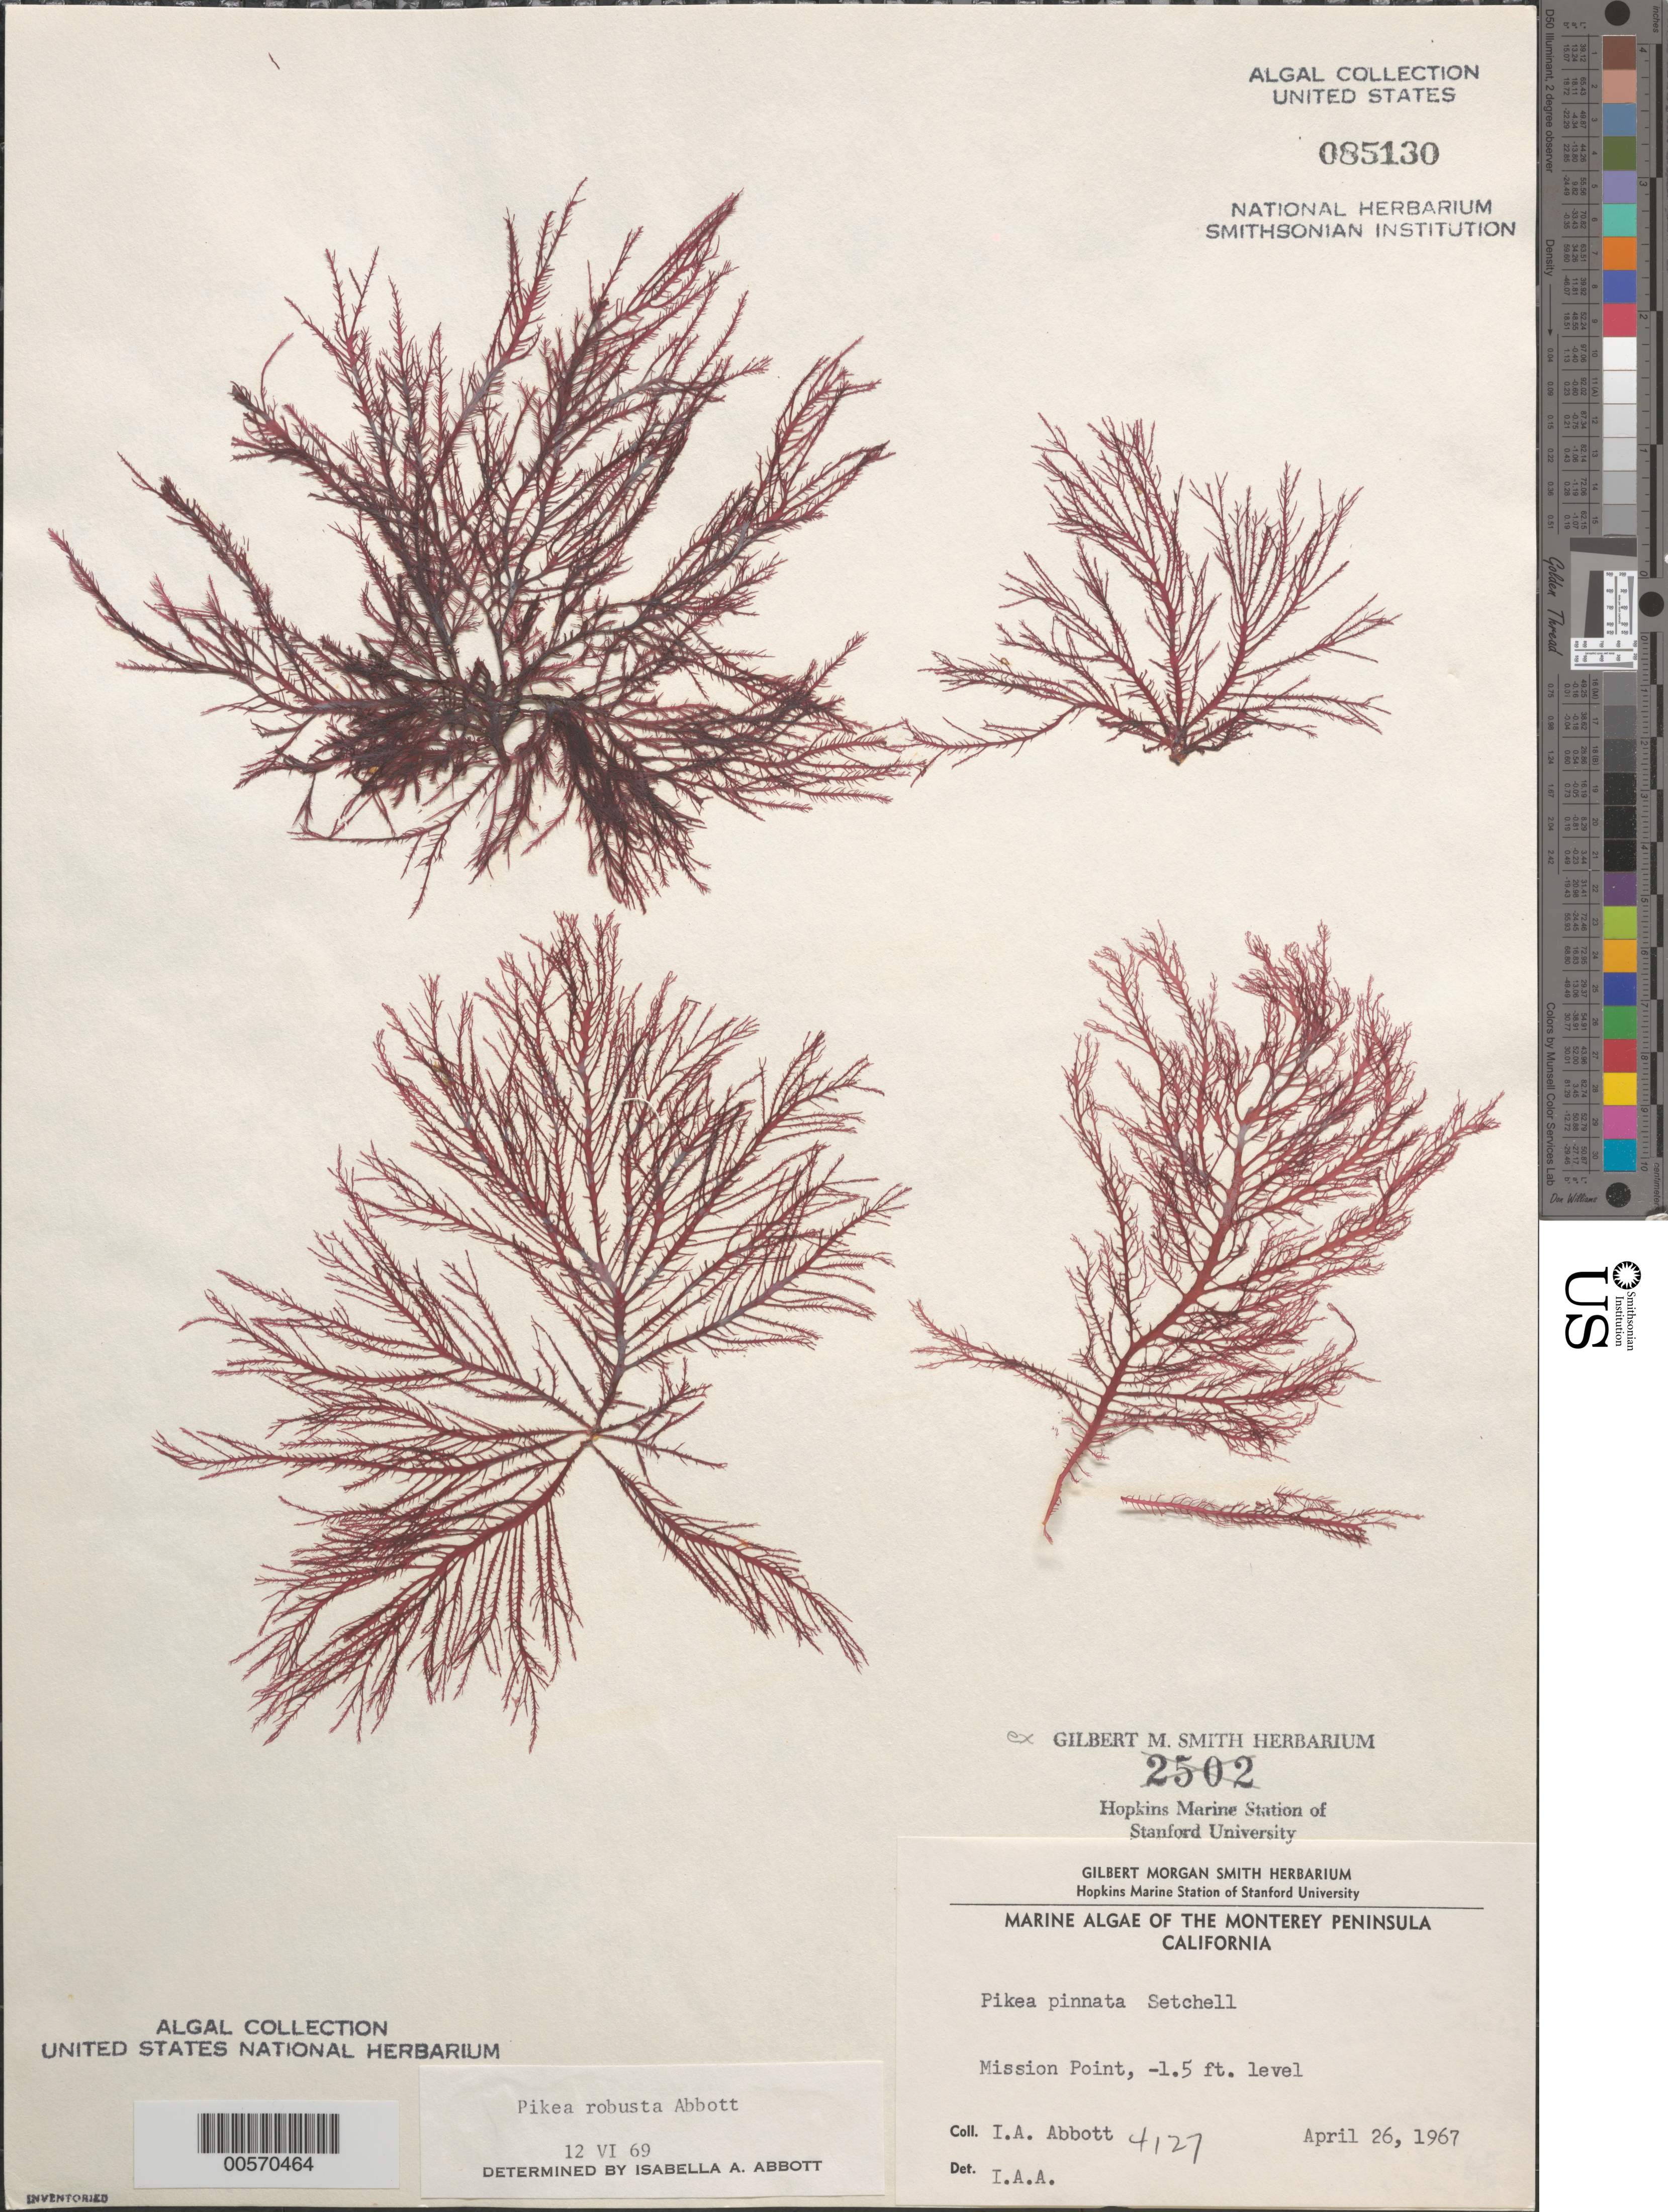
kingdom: Plantae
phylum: Rhodophyta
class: Florideophyceae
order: Gigartinales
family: Dumontiaceae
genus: Pikea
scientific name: Pikea pinnata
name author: Setch. in Collins et al.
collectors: I. A. Abbott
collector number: IAA 4127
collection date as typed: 26 Apr 1967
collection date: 1967-04-26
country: United States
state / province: California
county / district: Monterey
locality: Mission Point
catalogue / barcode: US 85130